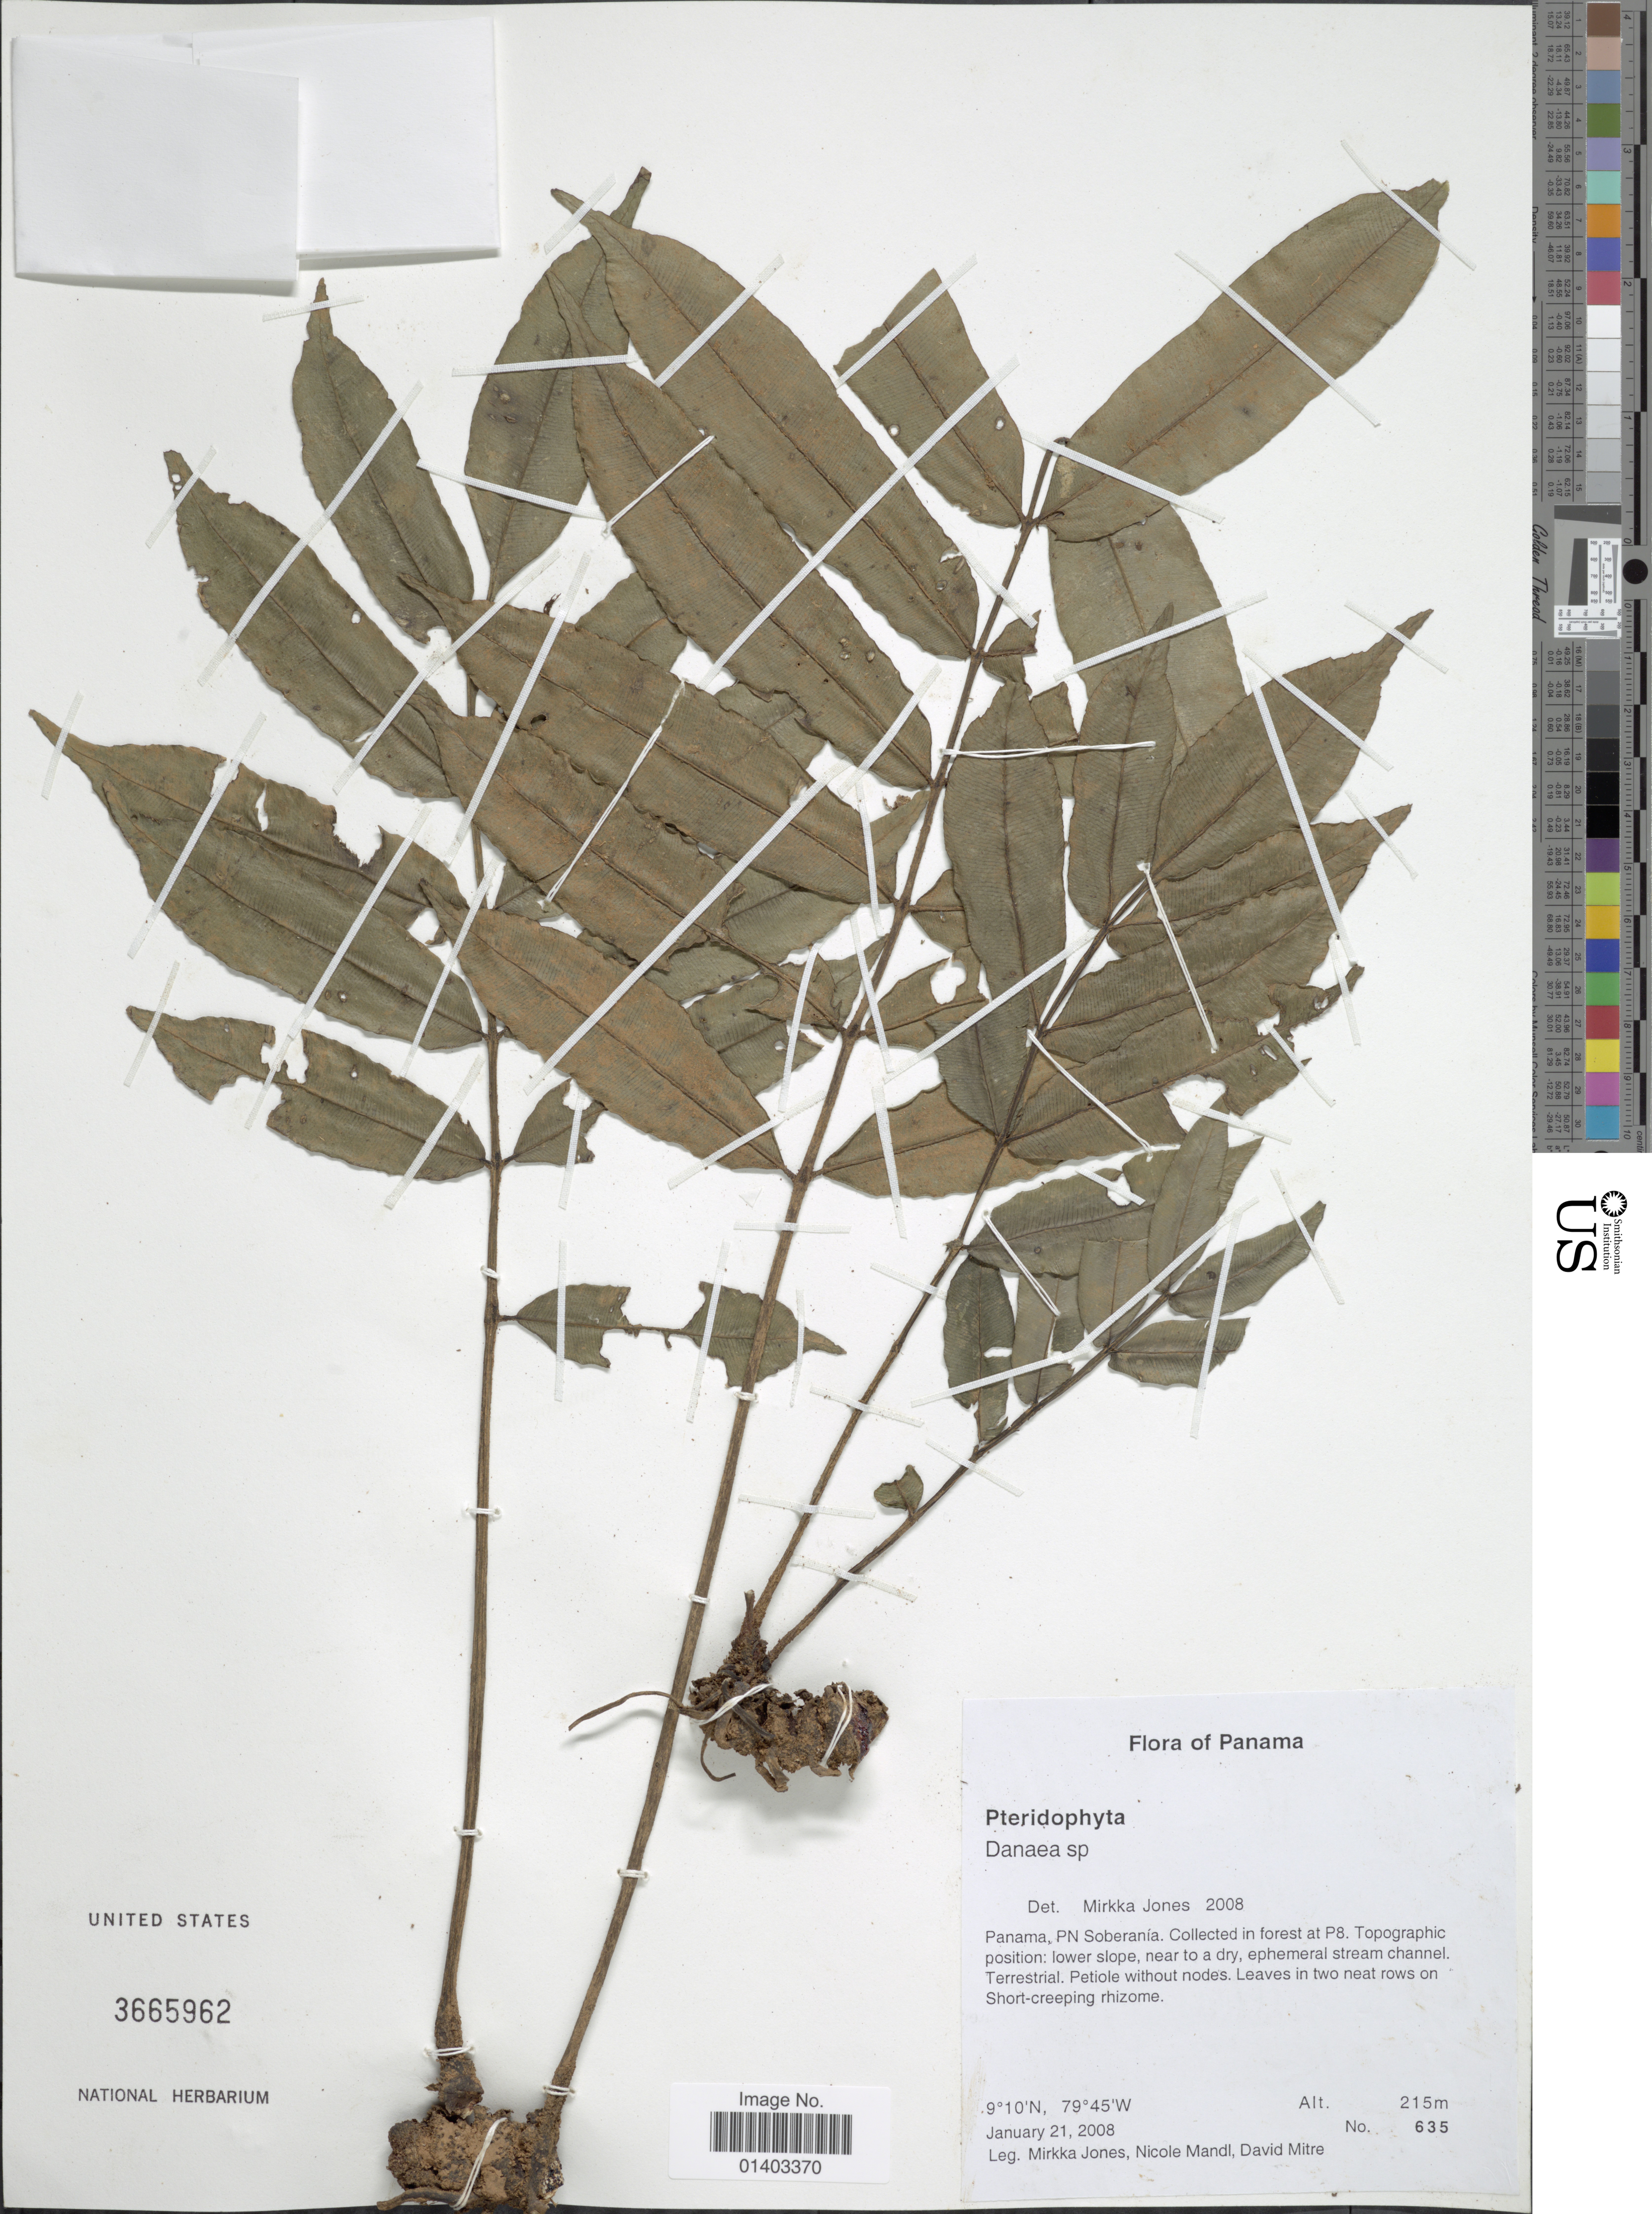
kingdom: Plantae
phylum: Tracheophyta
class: Polypodiopsida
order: Marattiales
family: Marattiaceae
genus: Danaea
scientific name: Danaea nodosa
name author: (L.) Sm.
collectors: M. Jones, N. Mandl & D. Mitre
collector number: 635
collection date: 2008-01-21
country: Panama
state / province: Panamá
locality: PN Soberania. Collected in forest at P8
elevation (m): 215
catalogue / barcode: US 3665962